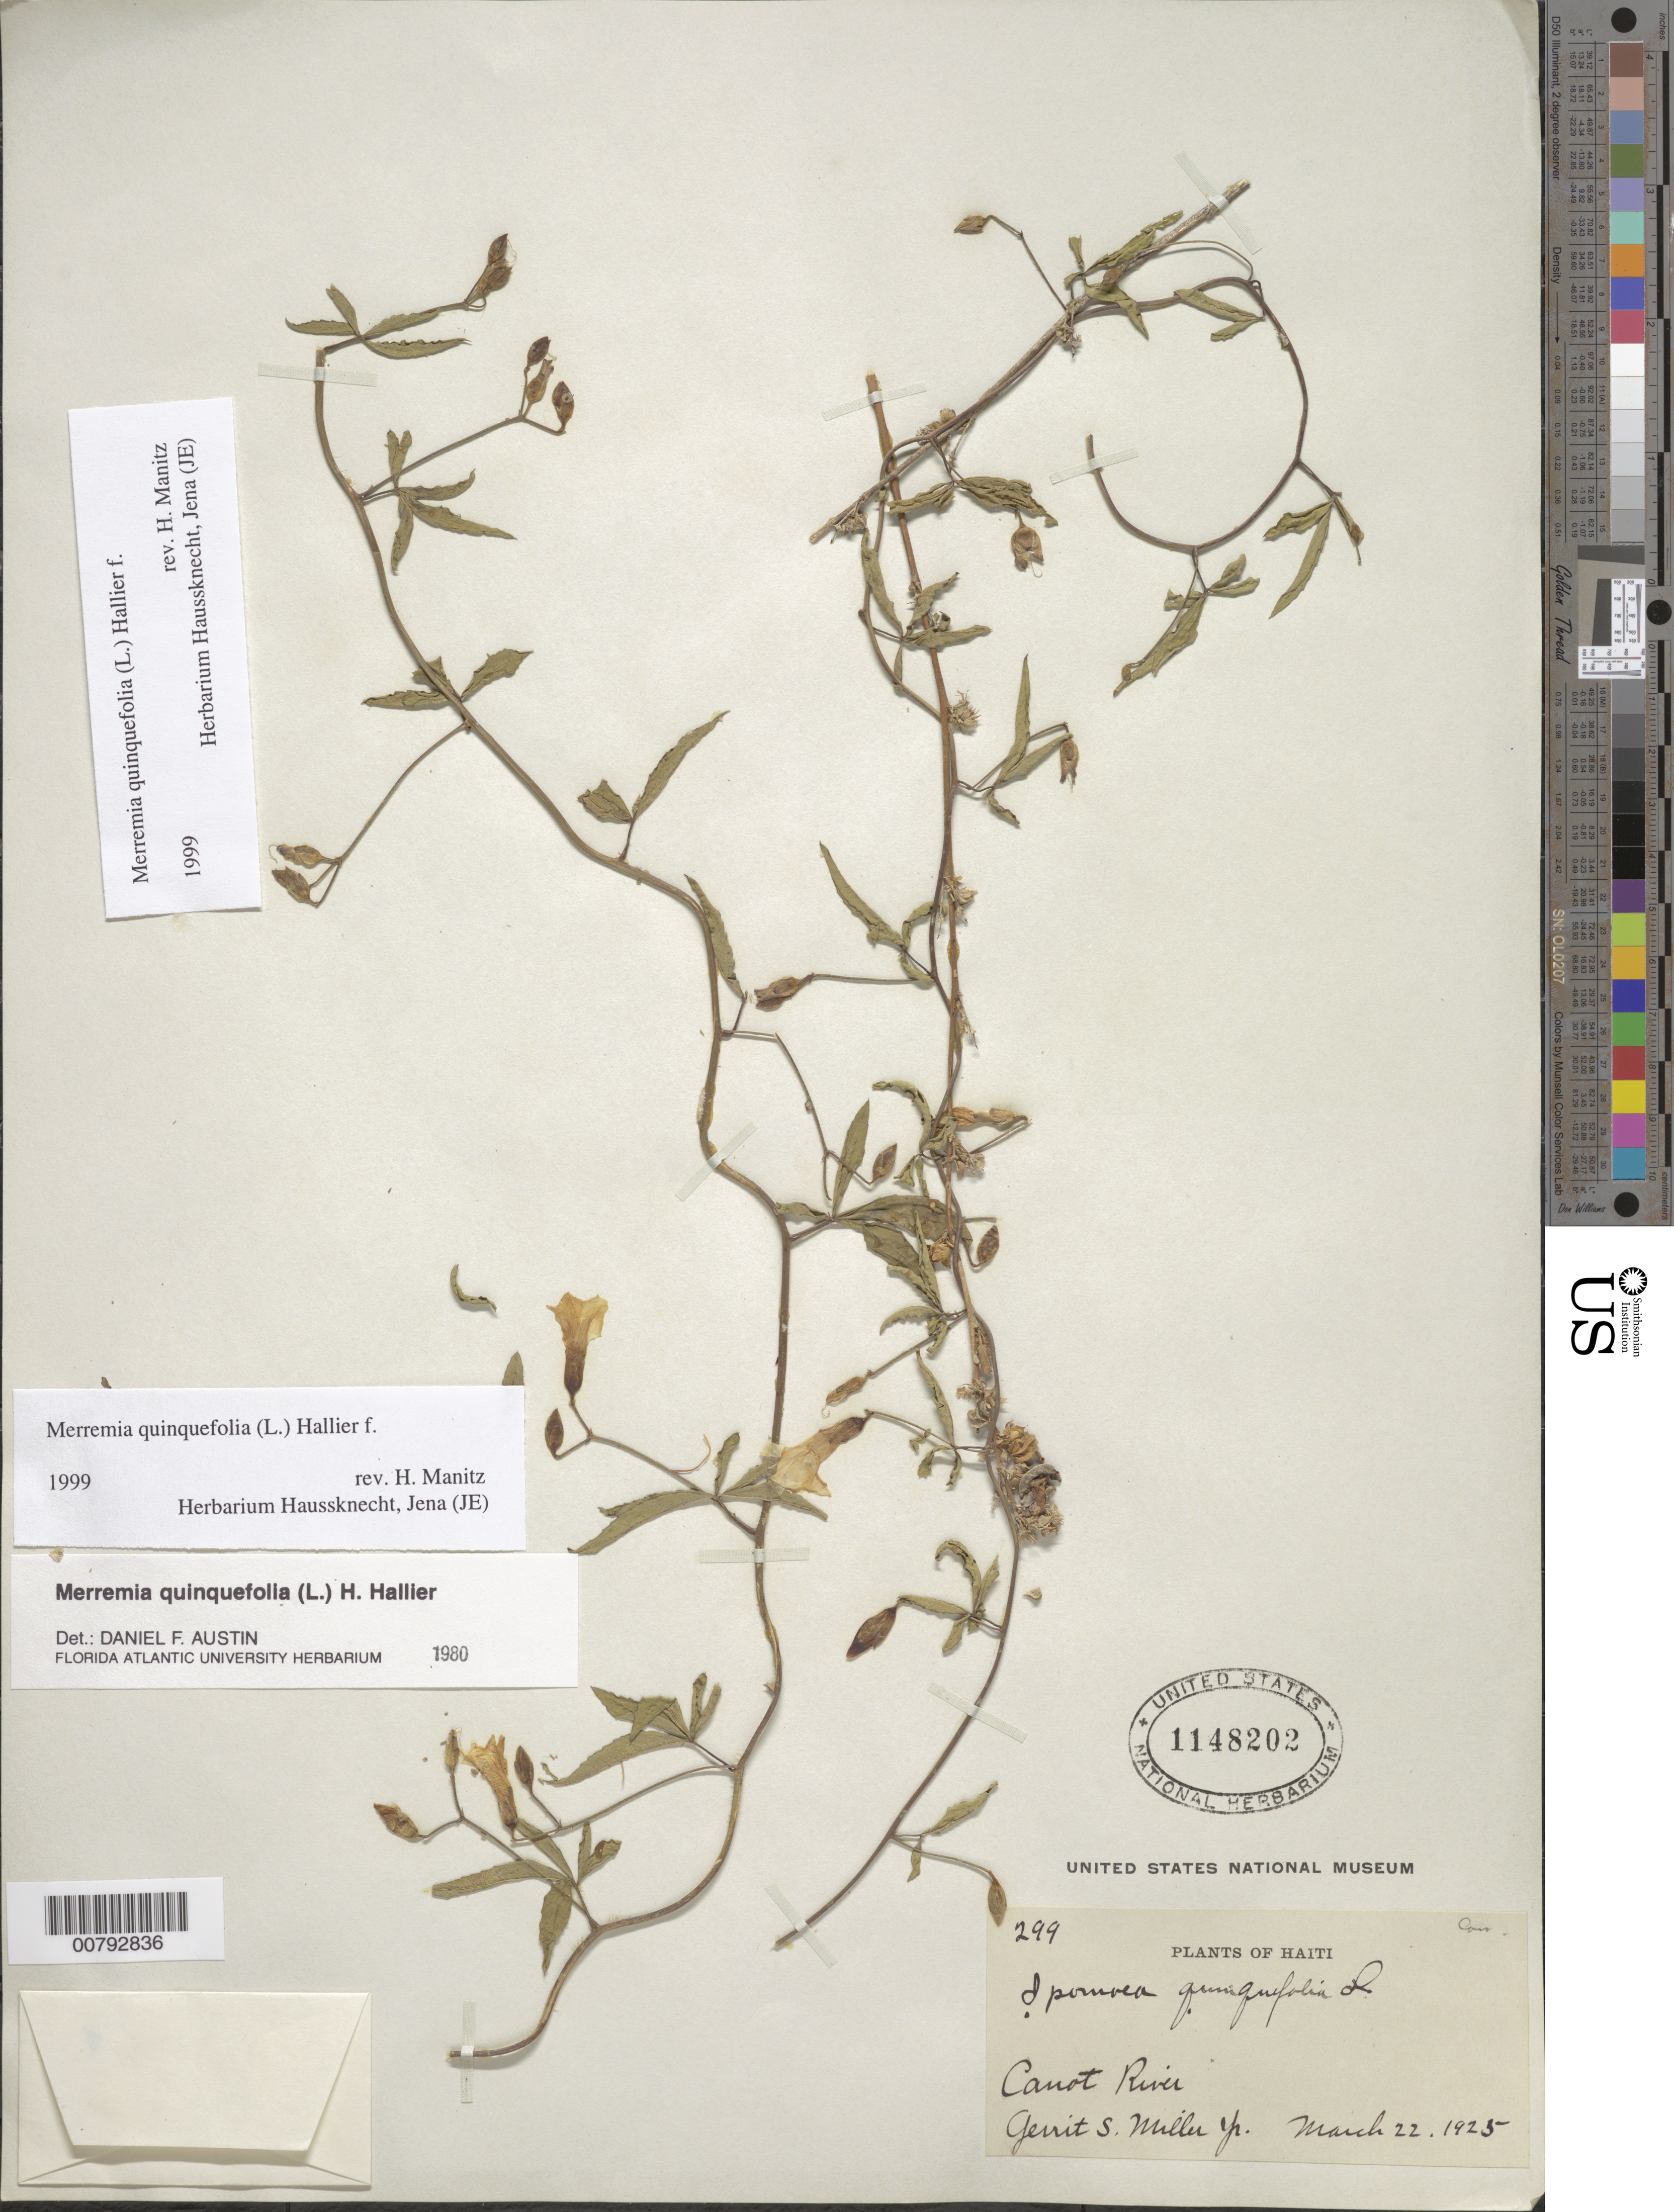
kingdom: Plantae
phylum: Tracheophyta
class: Magnoliopsida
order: Solanales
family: Convolvulaceae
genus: Distimake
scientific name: Distimake quinquefolius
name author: (L.) A. R. Simões & Staples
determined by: Strong, Mark T., (BOT), Smithsonian Institution - National Museum of Natural History (UNITED STATES)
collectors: G. S. Miller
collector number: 299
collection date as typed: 22 Mar 1925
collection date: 1925-03-22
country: Haiti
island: Hispaniola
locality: Carrot River.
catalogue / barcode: US 1148202